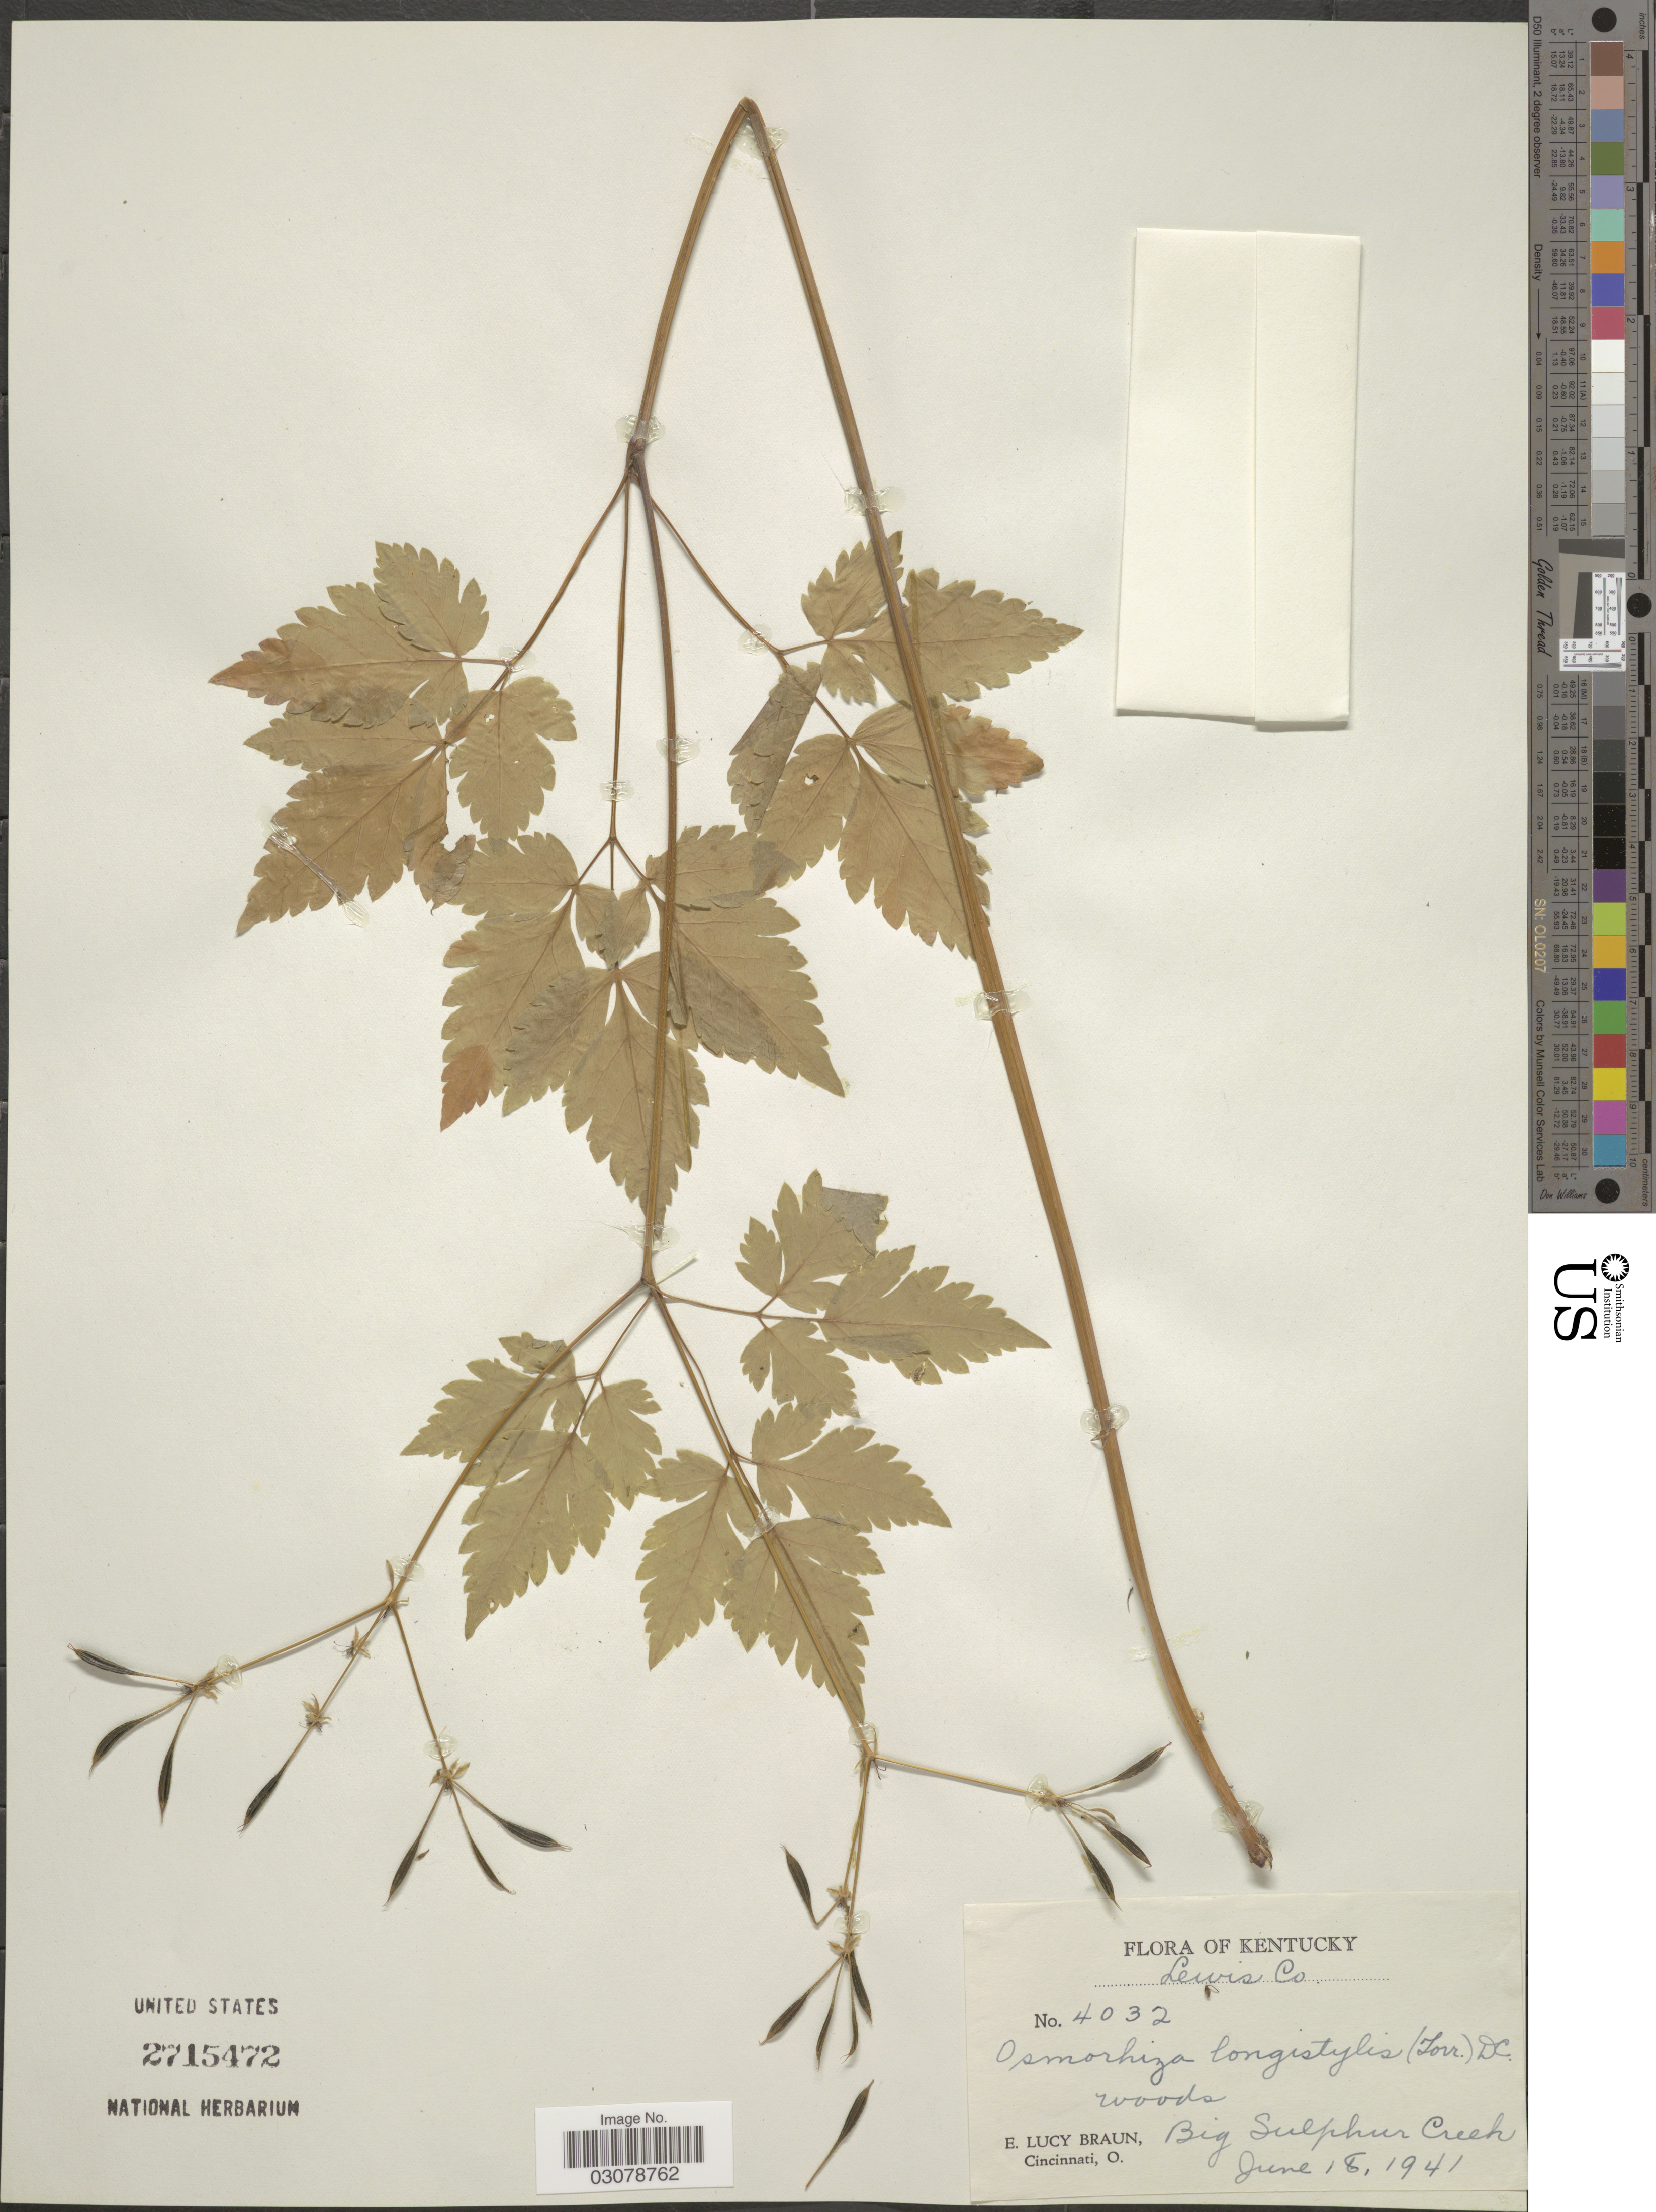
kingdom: Plantae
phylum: Tracheophyta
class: Magnoliopsida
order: Apiales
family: Apiaceae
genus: Osmorhiza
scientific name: Osmorhiza longistylis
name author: (Torr.) DC.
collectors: E. L. Braun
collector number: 4032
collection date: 1941-06-18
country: United States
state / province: Kentucky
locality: Lewis Co., Big Sulphur Creek.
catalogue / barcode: US 2715472